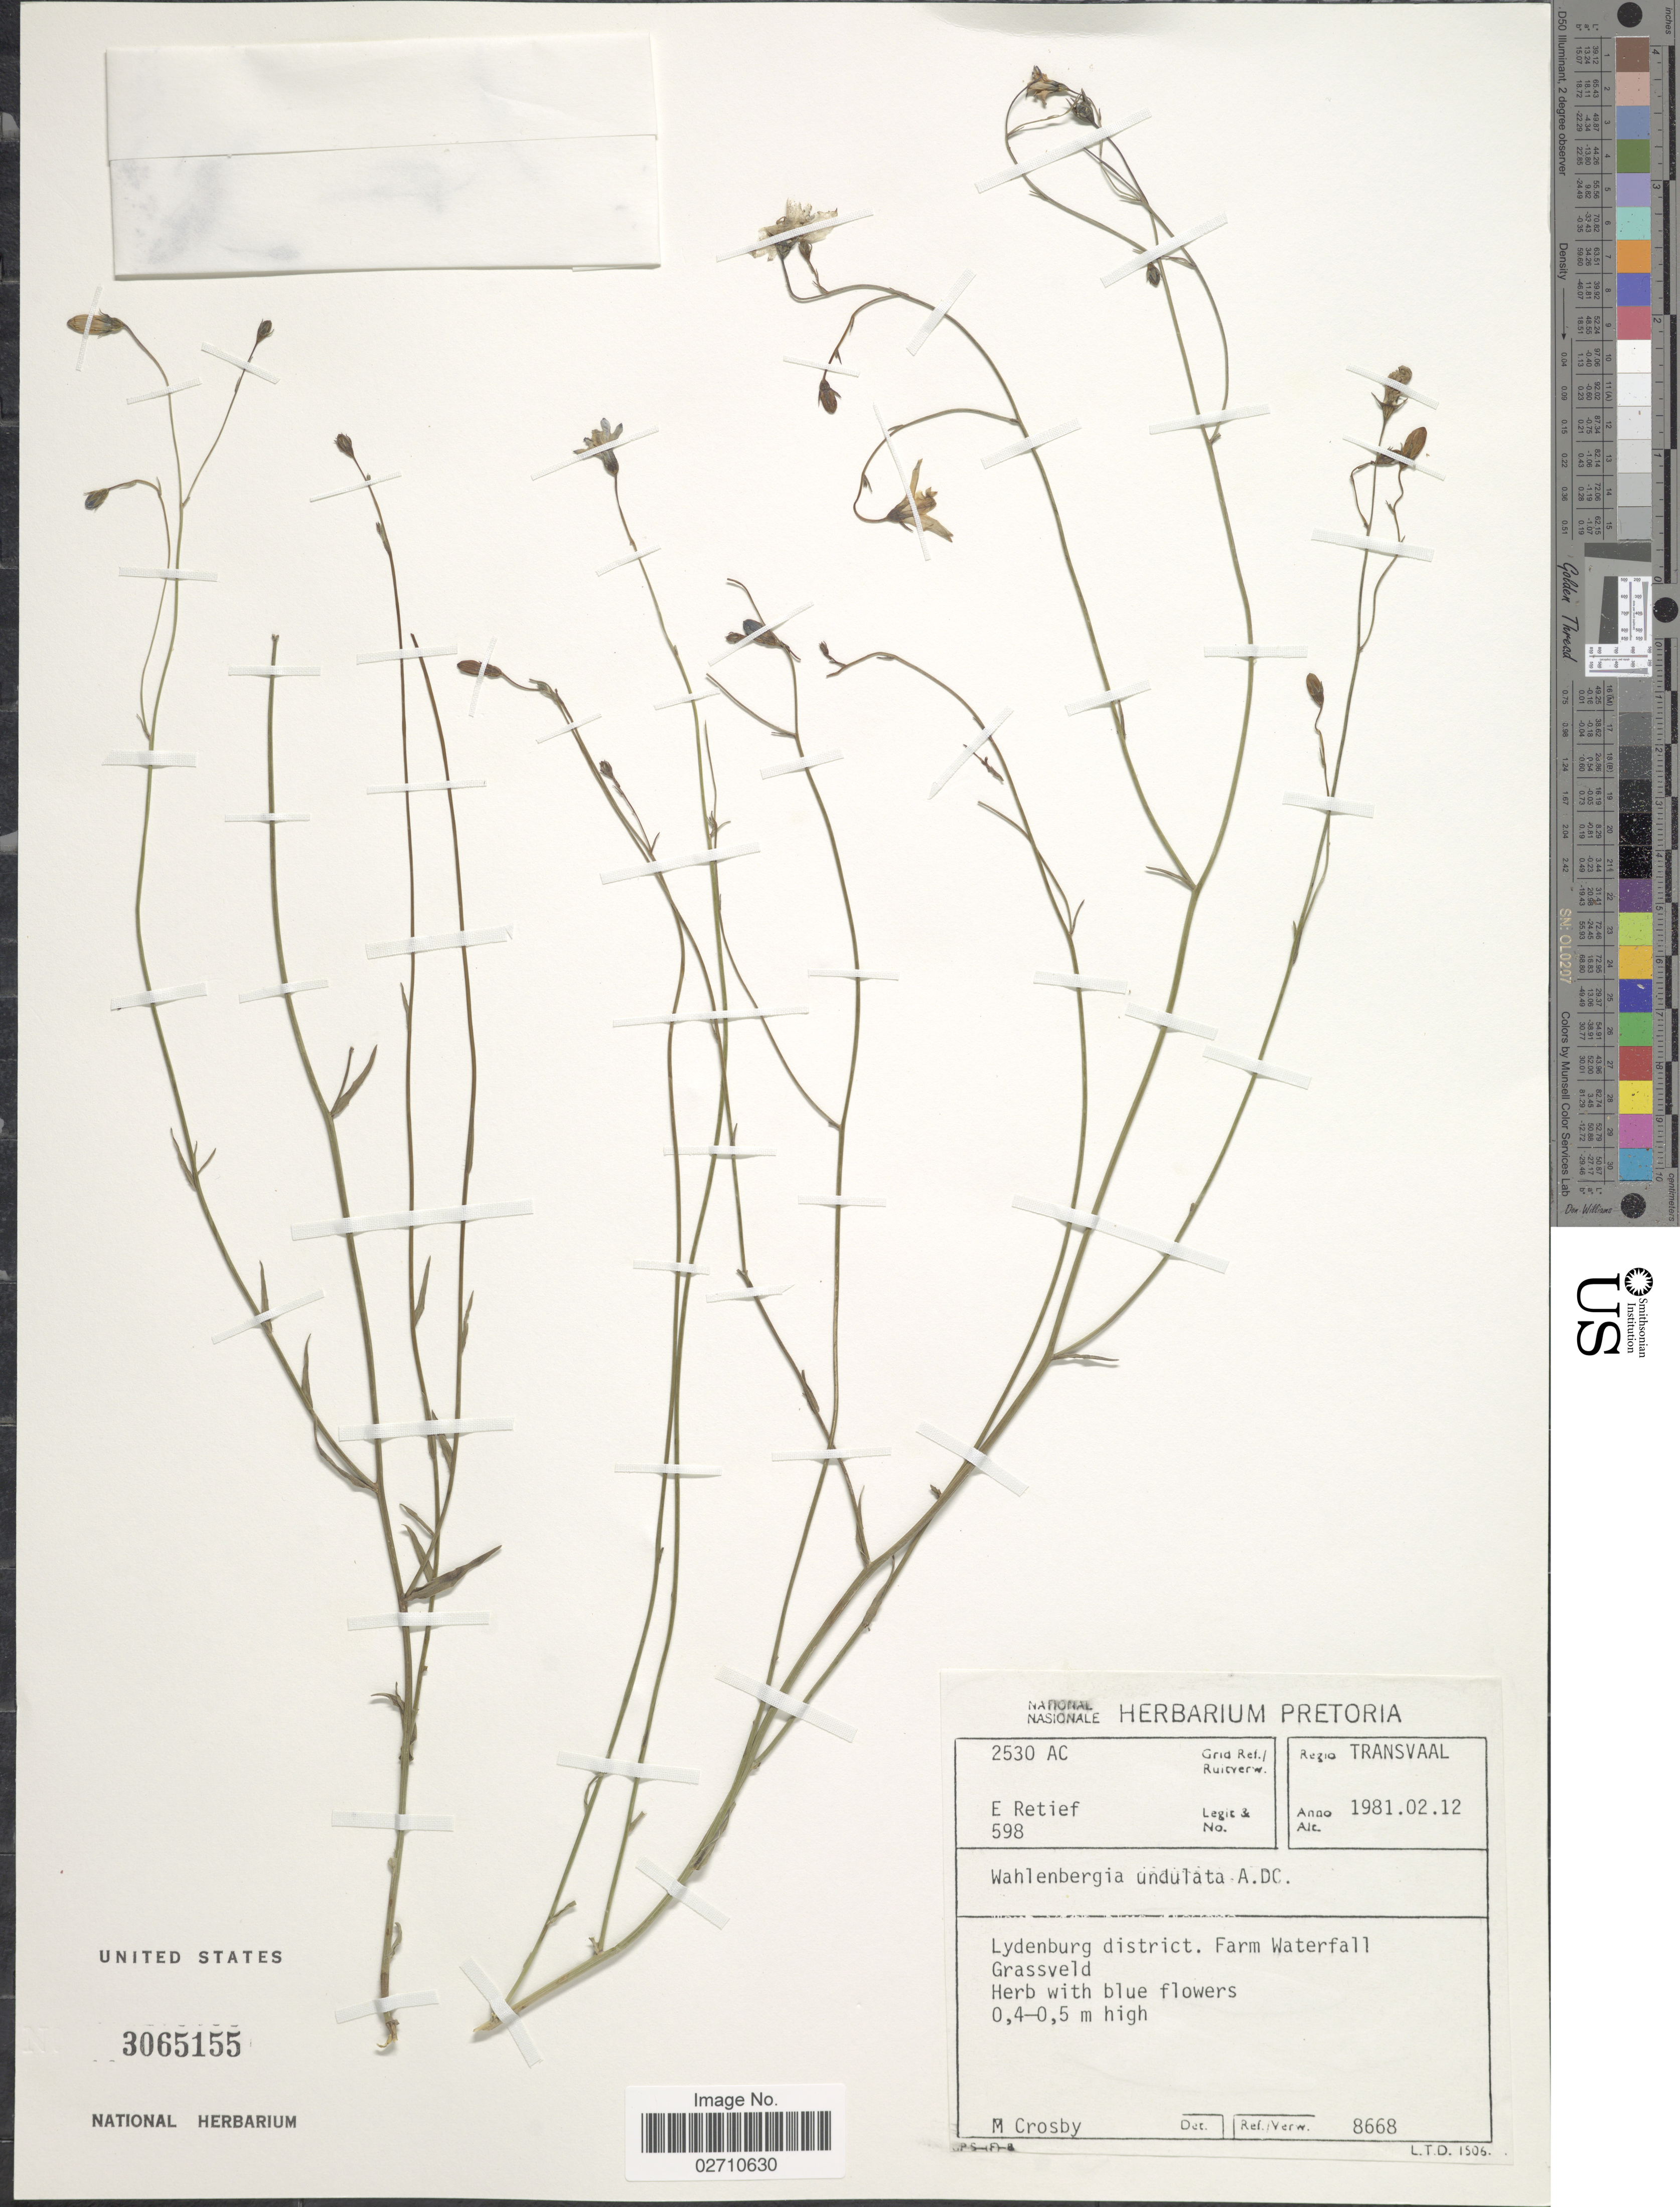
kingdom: Plantae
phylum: Tracheophyta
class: Magnoliopsida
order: Asterales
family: Campanulaceae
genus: Wahlenbergia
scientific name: Wahlenbergia undulata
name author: (L. f.) A. DC.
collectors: E. Retief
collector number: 598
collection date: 1981-02-12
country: South Africa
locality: Transvaal, Lydenburg District. Farm Waterfall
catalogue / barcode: US 3065155